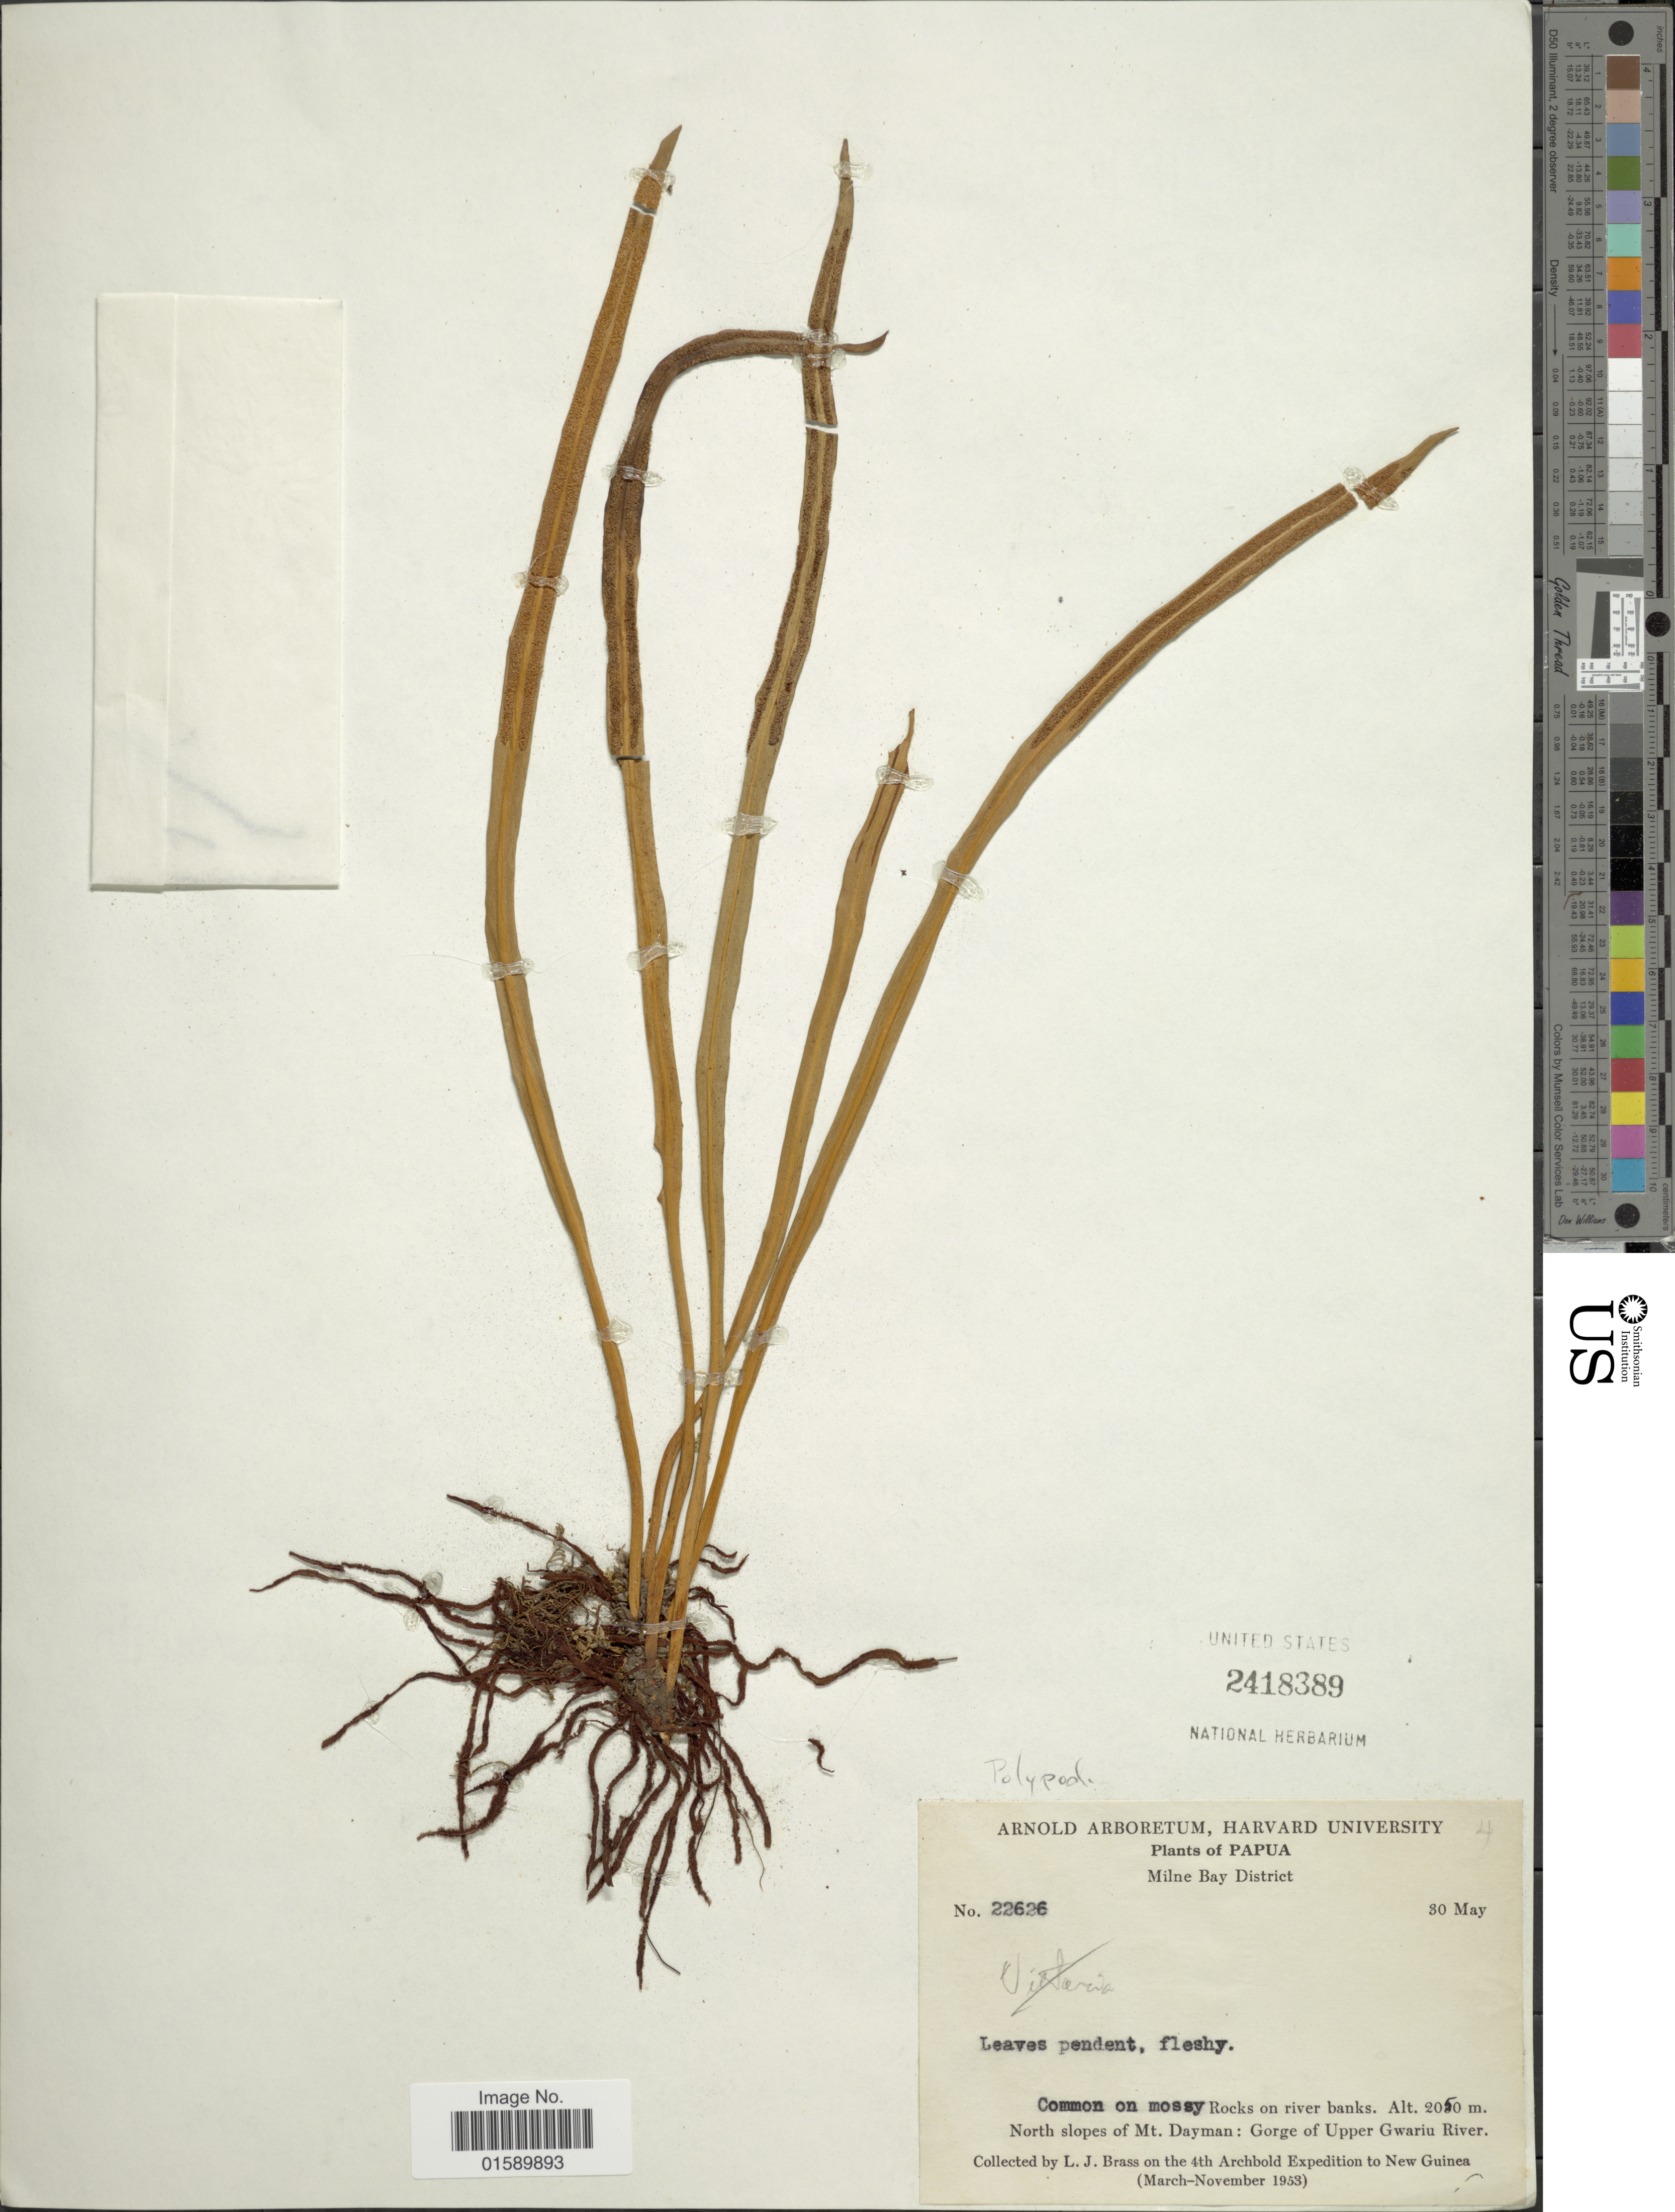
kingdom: Plantae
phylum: Tracheophyta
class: Polypodiopsida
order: Polypodiales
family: Polypodiaceae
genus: Pyrrosia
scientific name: Pyrrosia sp.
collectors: L. J. Brass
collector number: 22626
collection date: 1953-05-30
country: Papua New Guinea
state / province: Milne Bay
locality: Papua, Milne Bay District, North slopesp of Mt. Dayman: Gorge of Upper Gwariu River.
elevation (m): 2050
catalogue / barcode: US 2418389